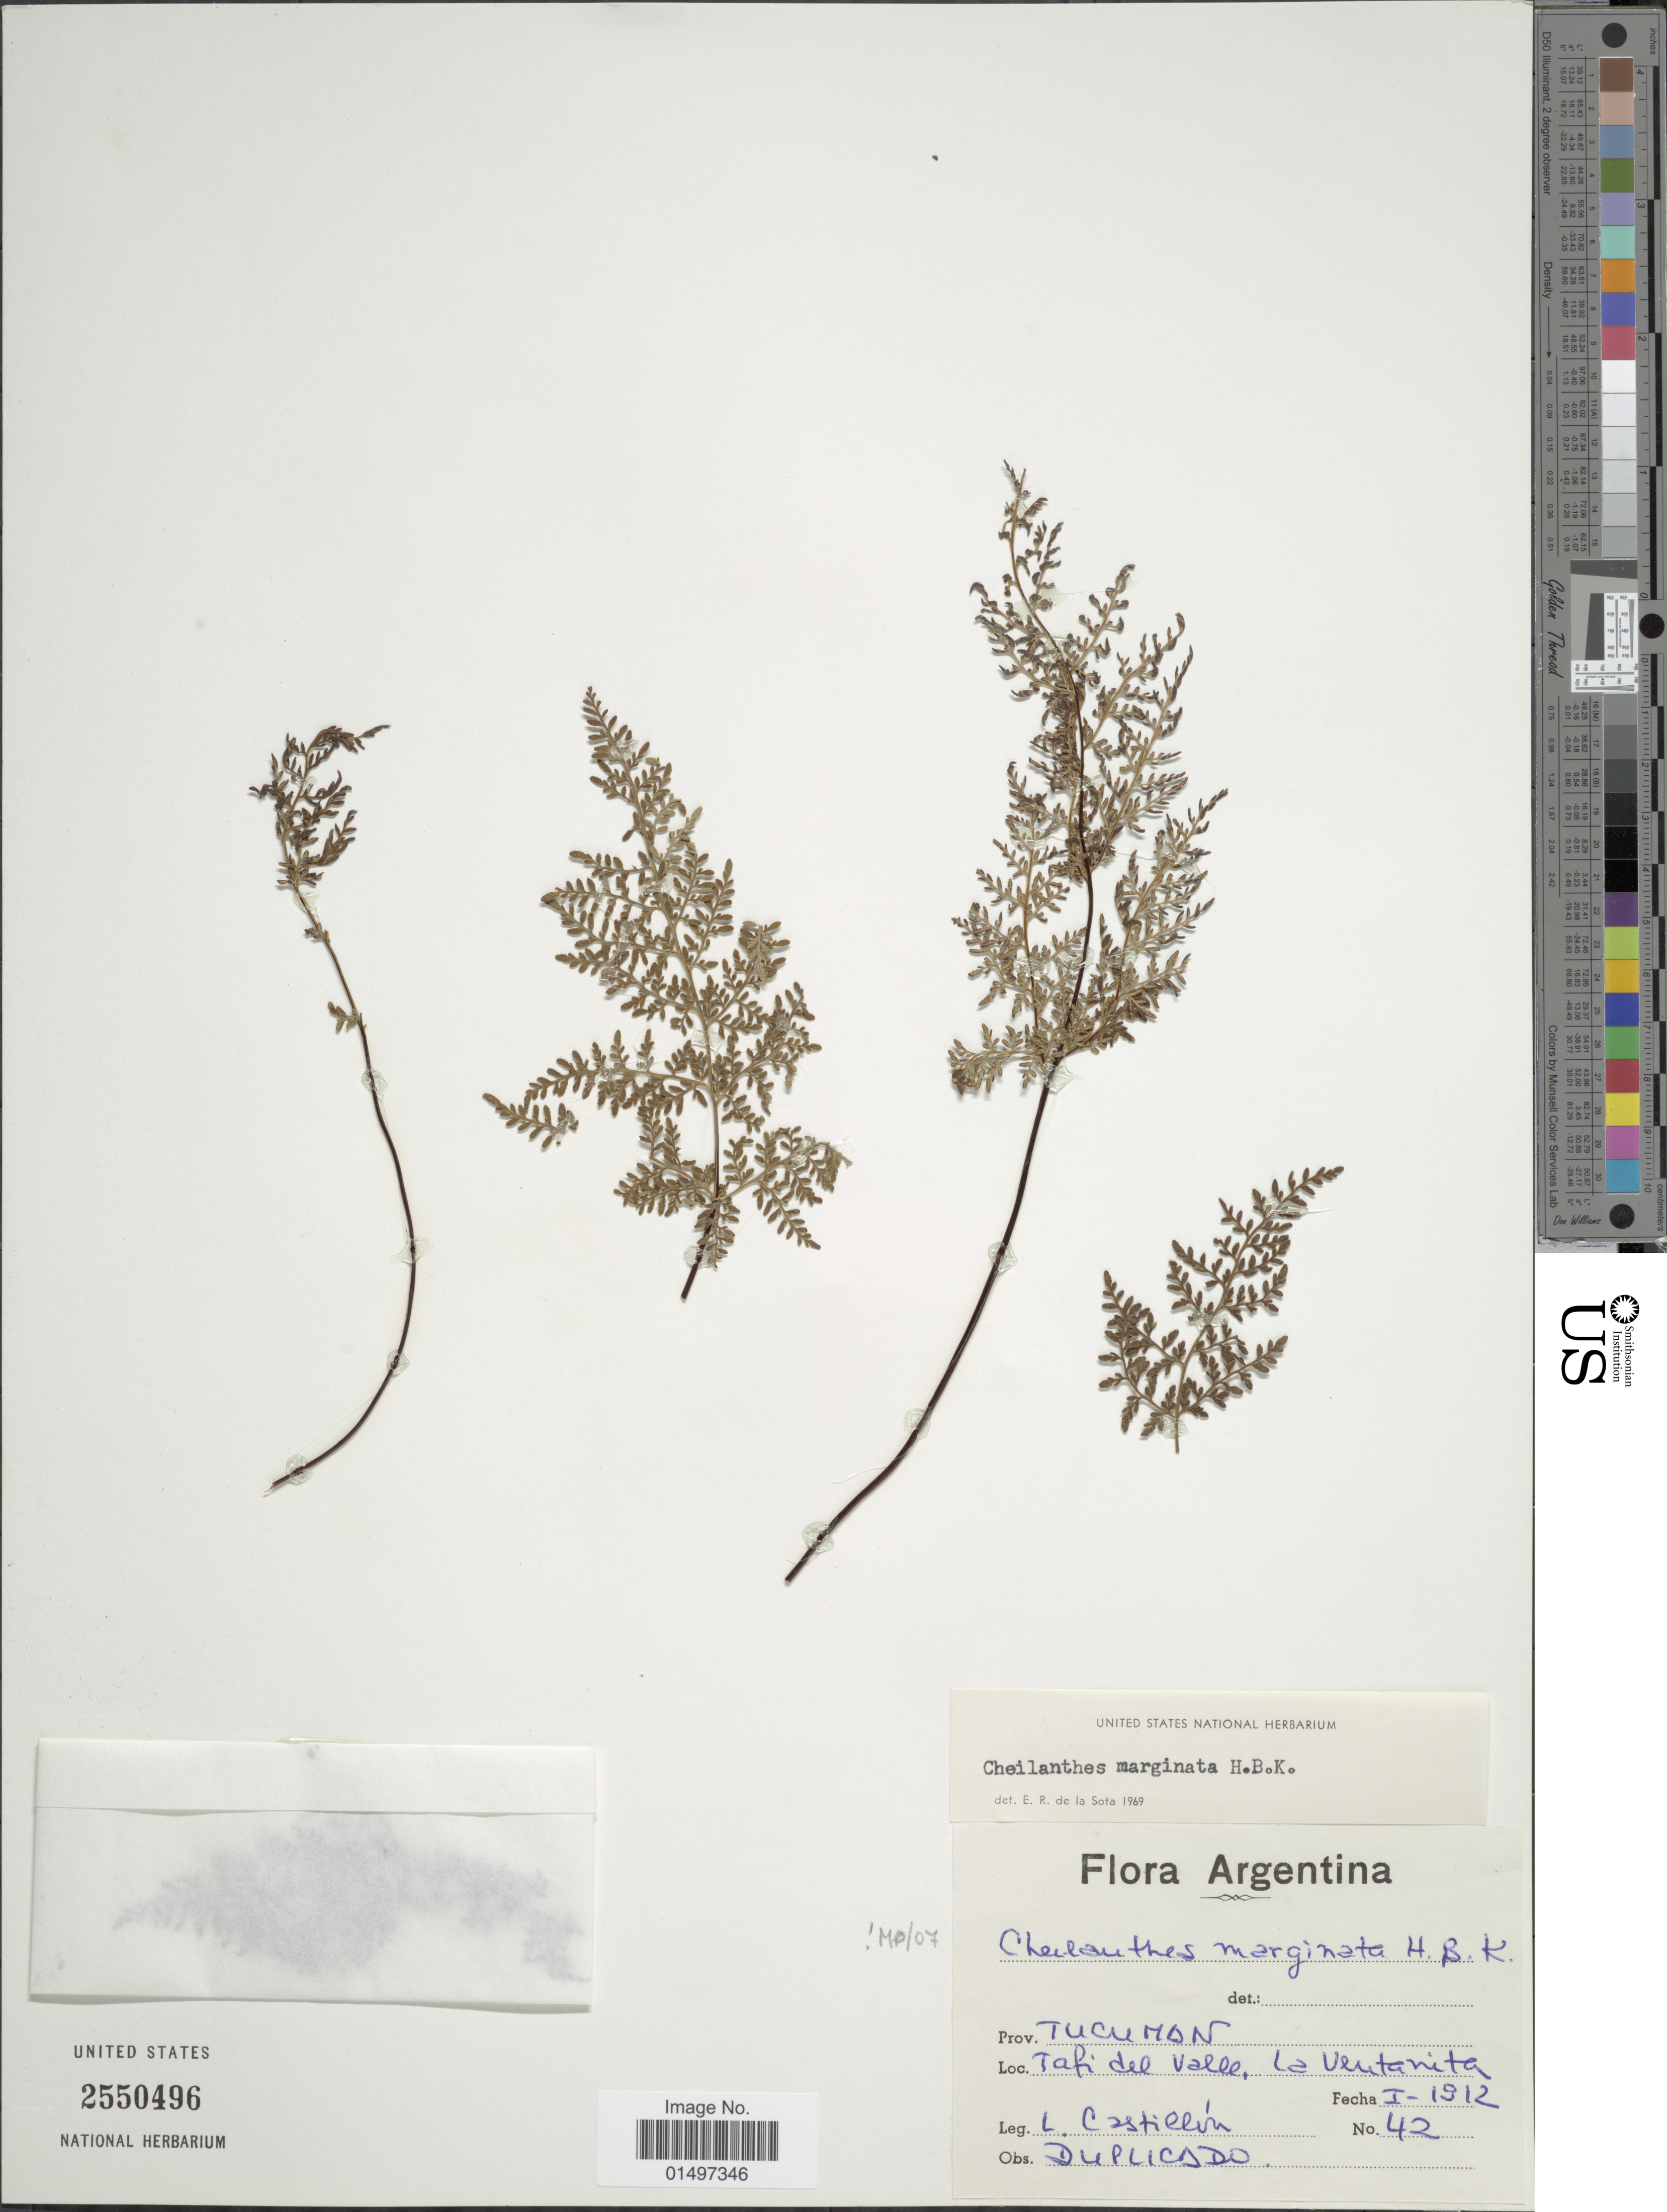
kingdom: Plantae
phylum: Tracheophyta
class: Polypodiopsida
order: Polypodiales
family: Pteridaceae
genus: Gaga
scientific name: Gaga marginata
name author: (Kunth) Fay W. Li & Windham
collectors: L. Castillón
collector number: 42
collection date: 1912-01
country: Argentina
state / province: Tucuman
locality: Prov. Tucuman. Tafi del Valle, La Ventanita.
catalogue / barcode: US 2550496